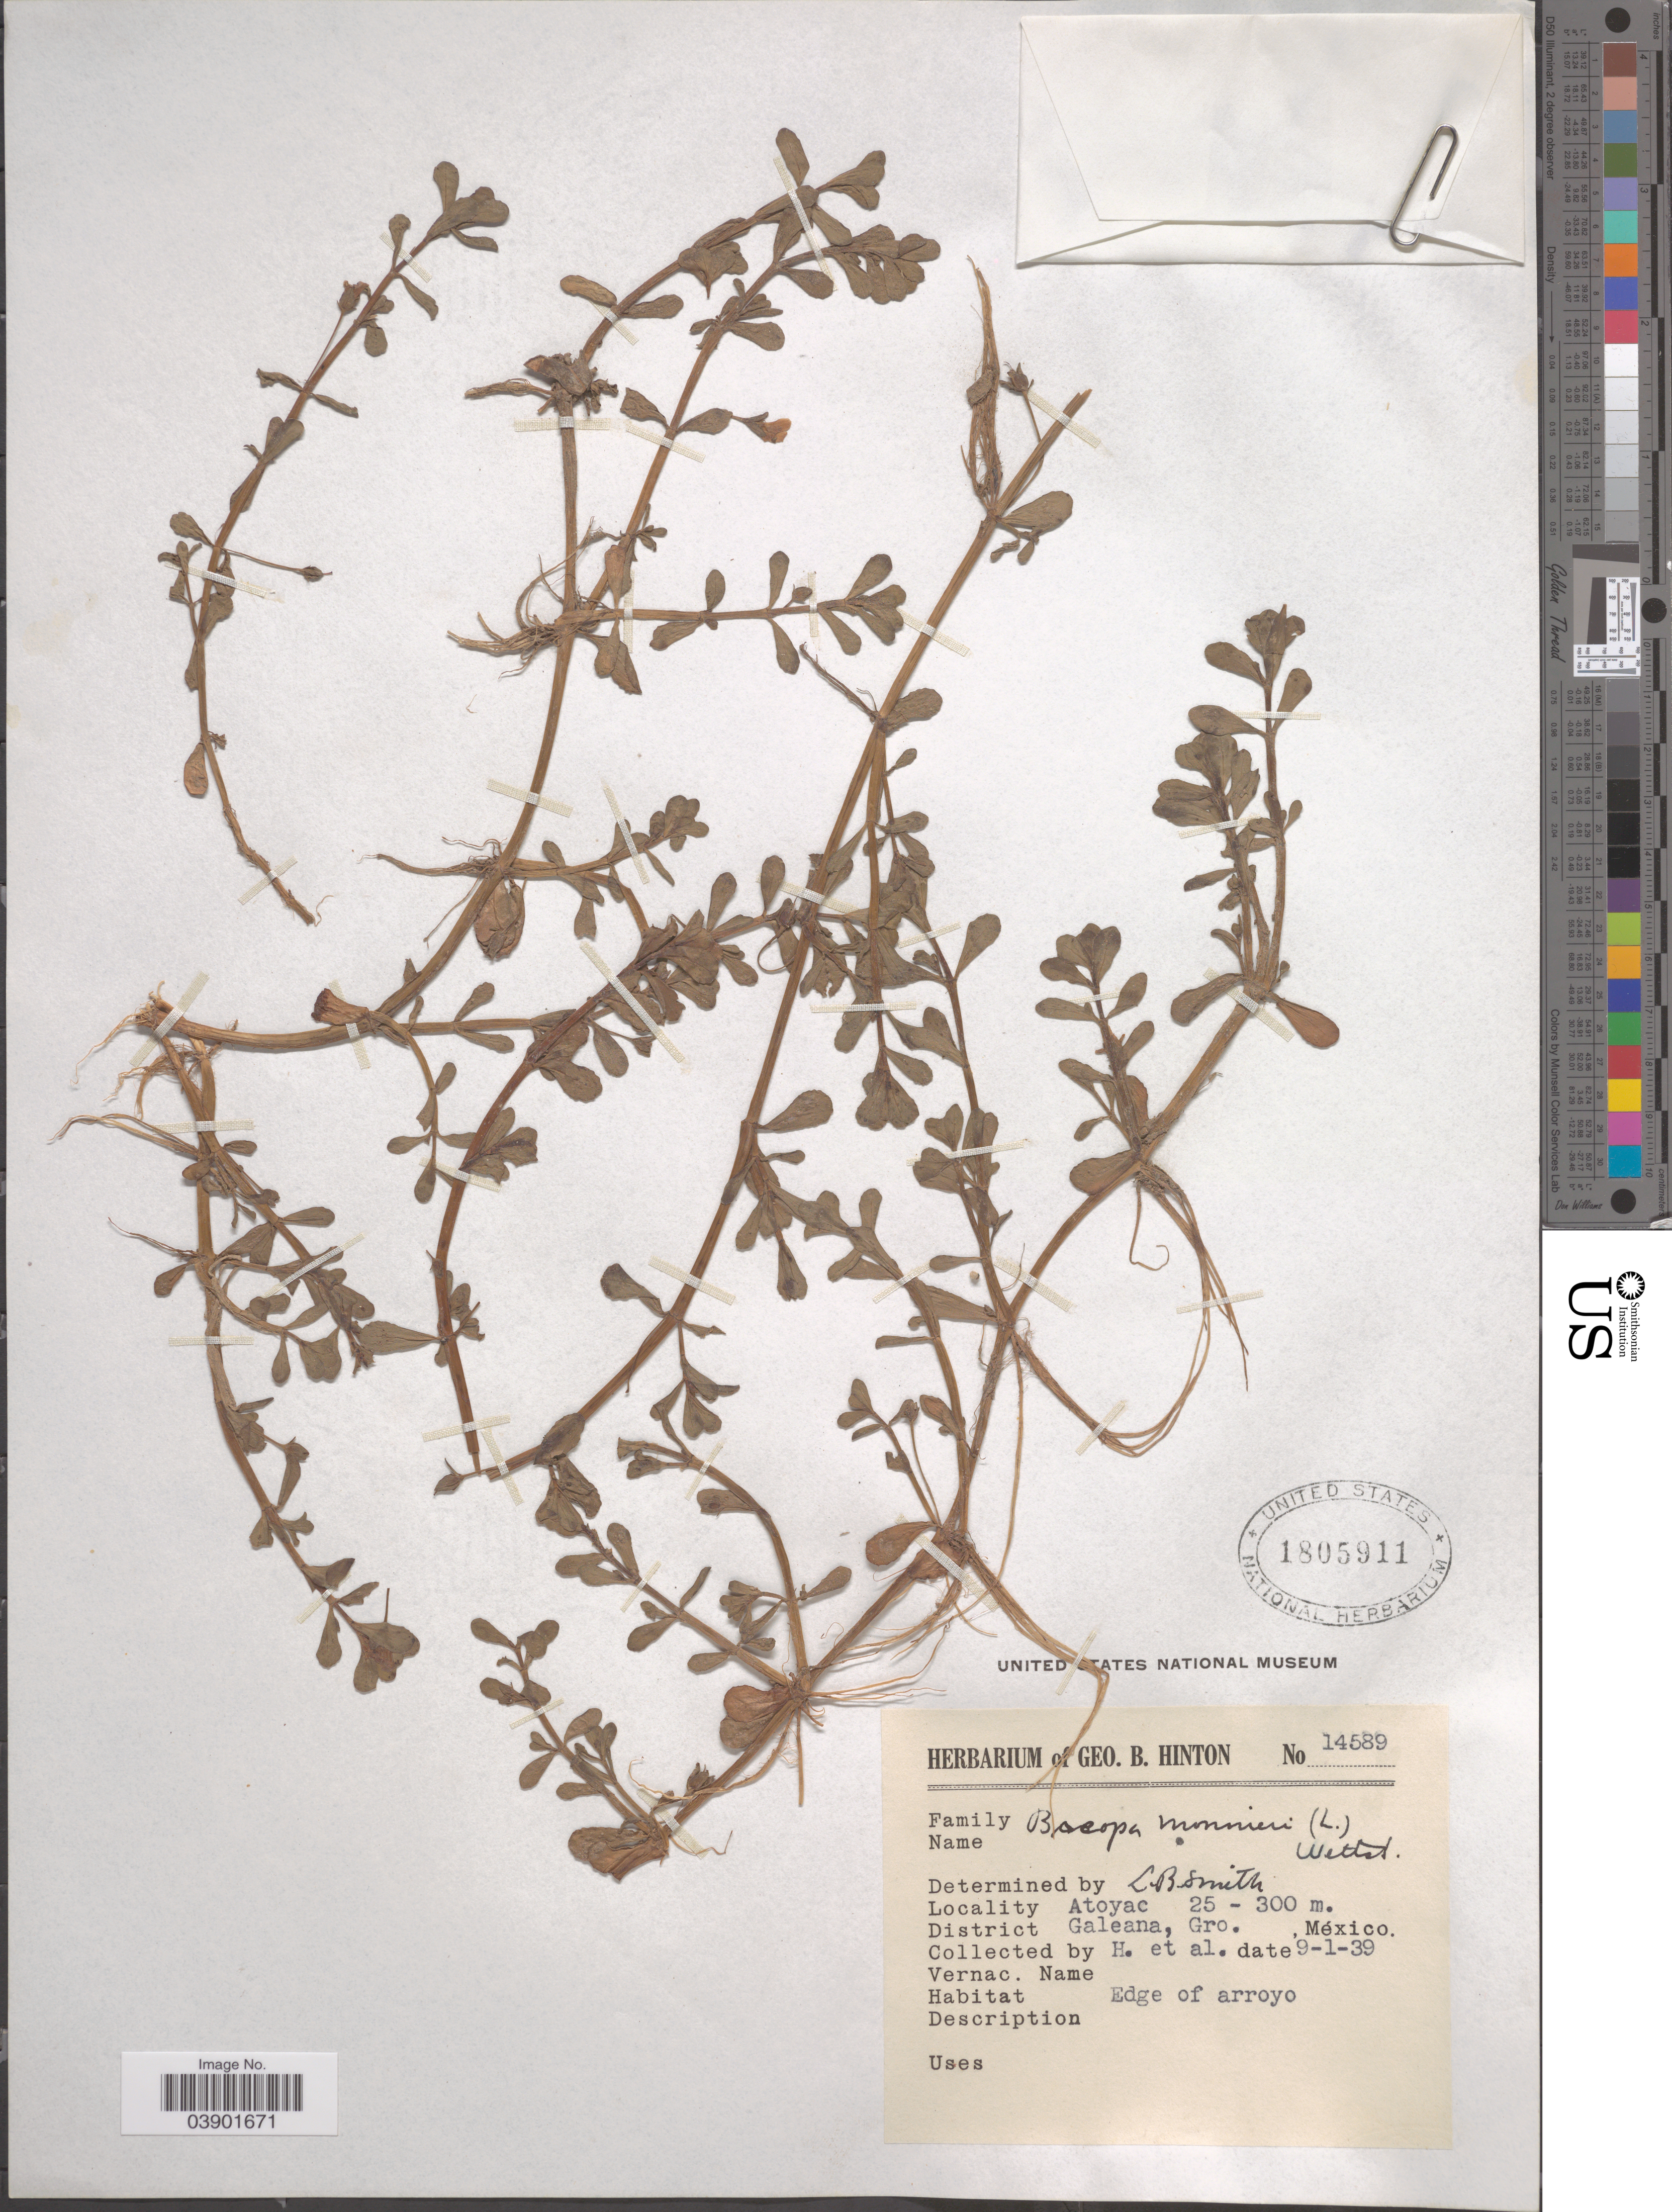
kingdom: Plantae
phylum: Tracheophyta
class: Magnoliopsida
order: Lamiales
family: Plantaginaceae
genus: Bacopa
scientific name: Bacopa monnieri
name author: (L.) Pennell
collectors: G. B. Hinton & et al.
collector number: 14589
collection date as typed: Transcribed d/m/y: 9/1/39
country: Mexico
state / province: Guerrero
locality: Atoyac. District Galeana.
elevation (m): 25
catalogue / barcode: US 1805911